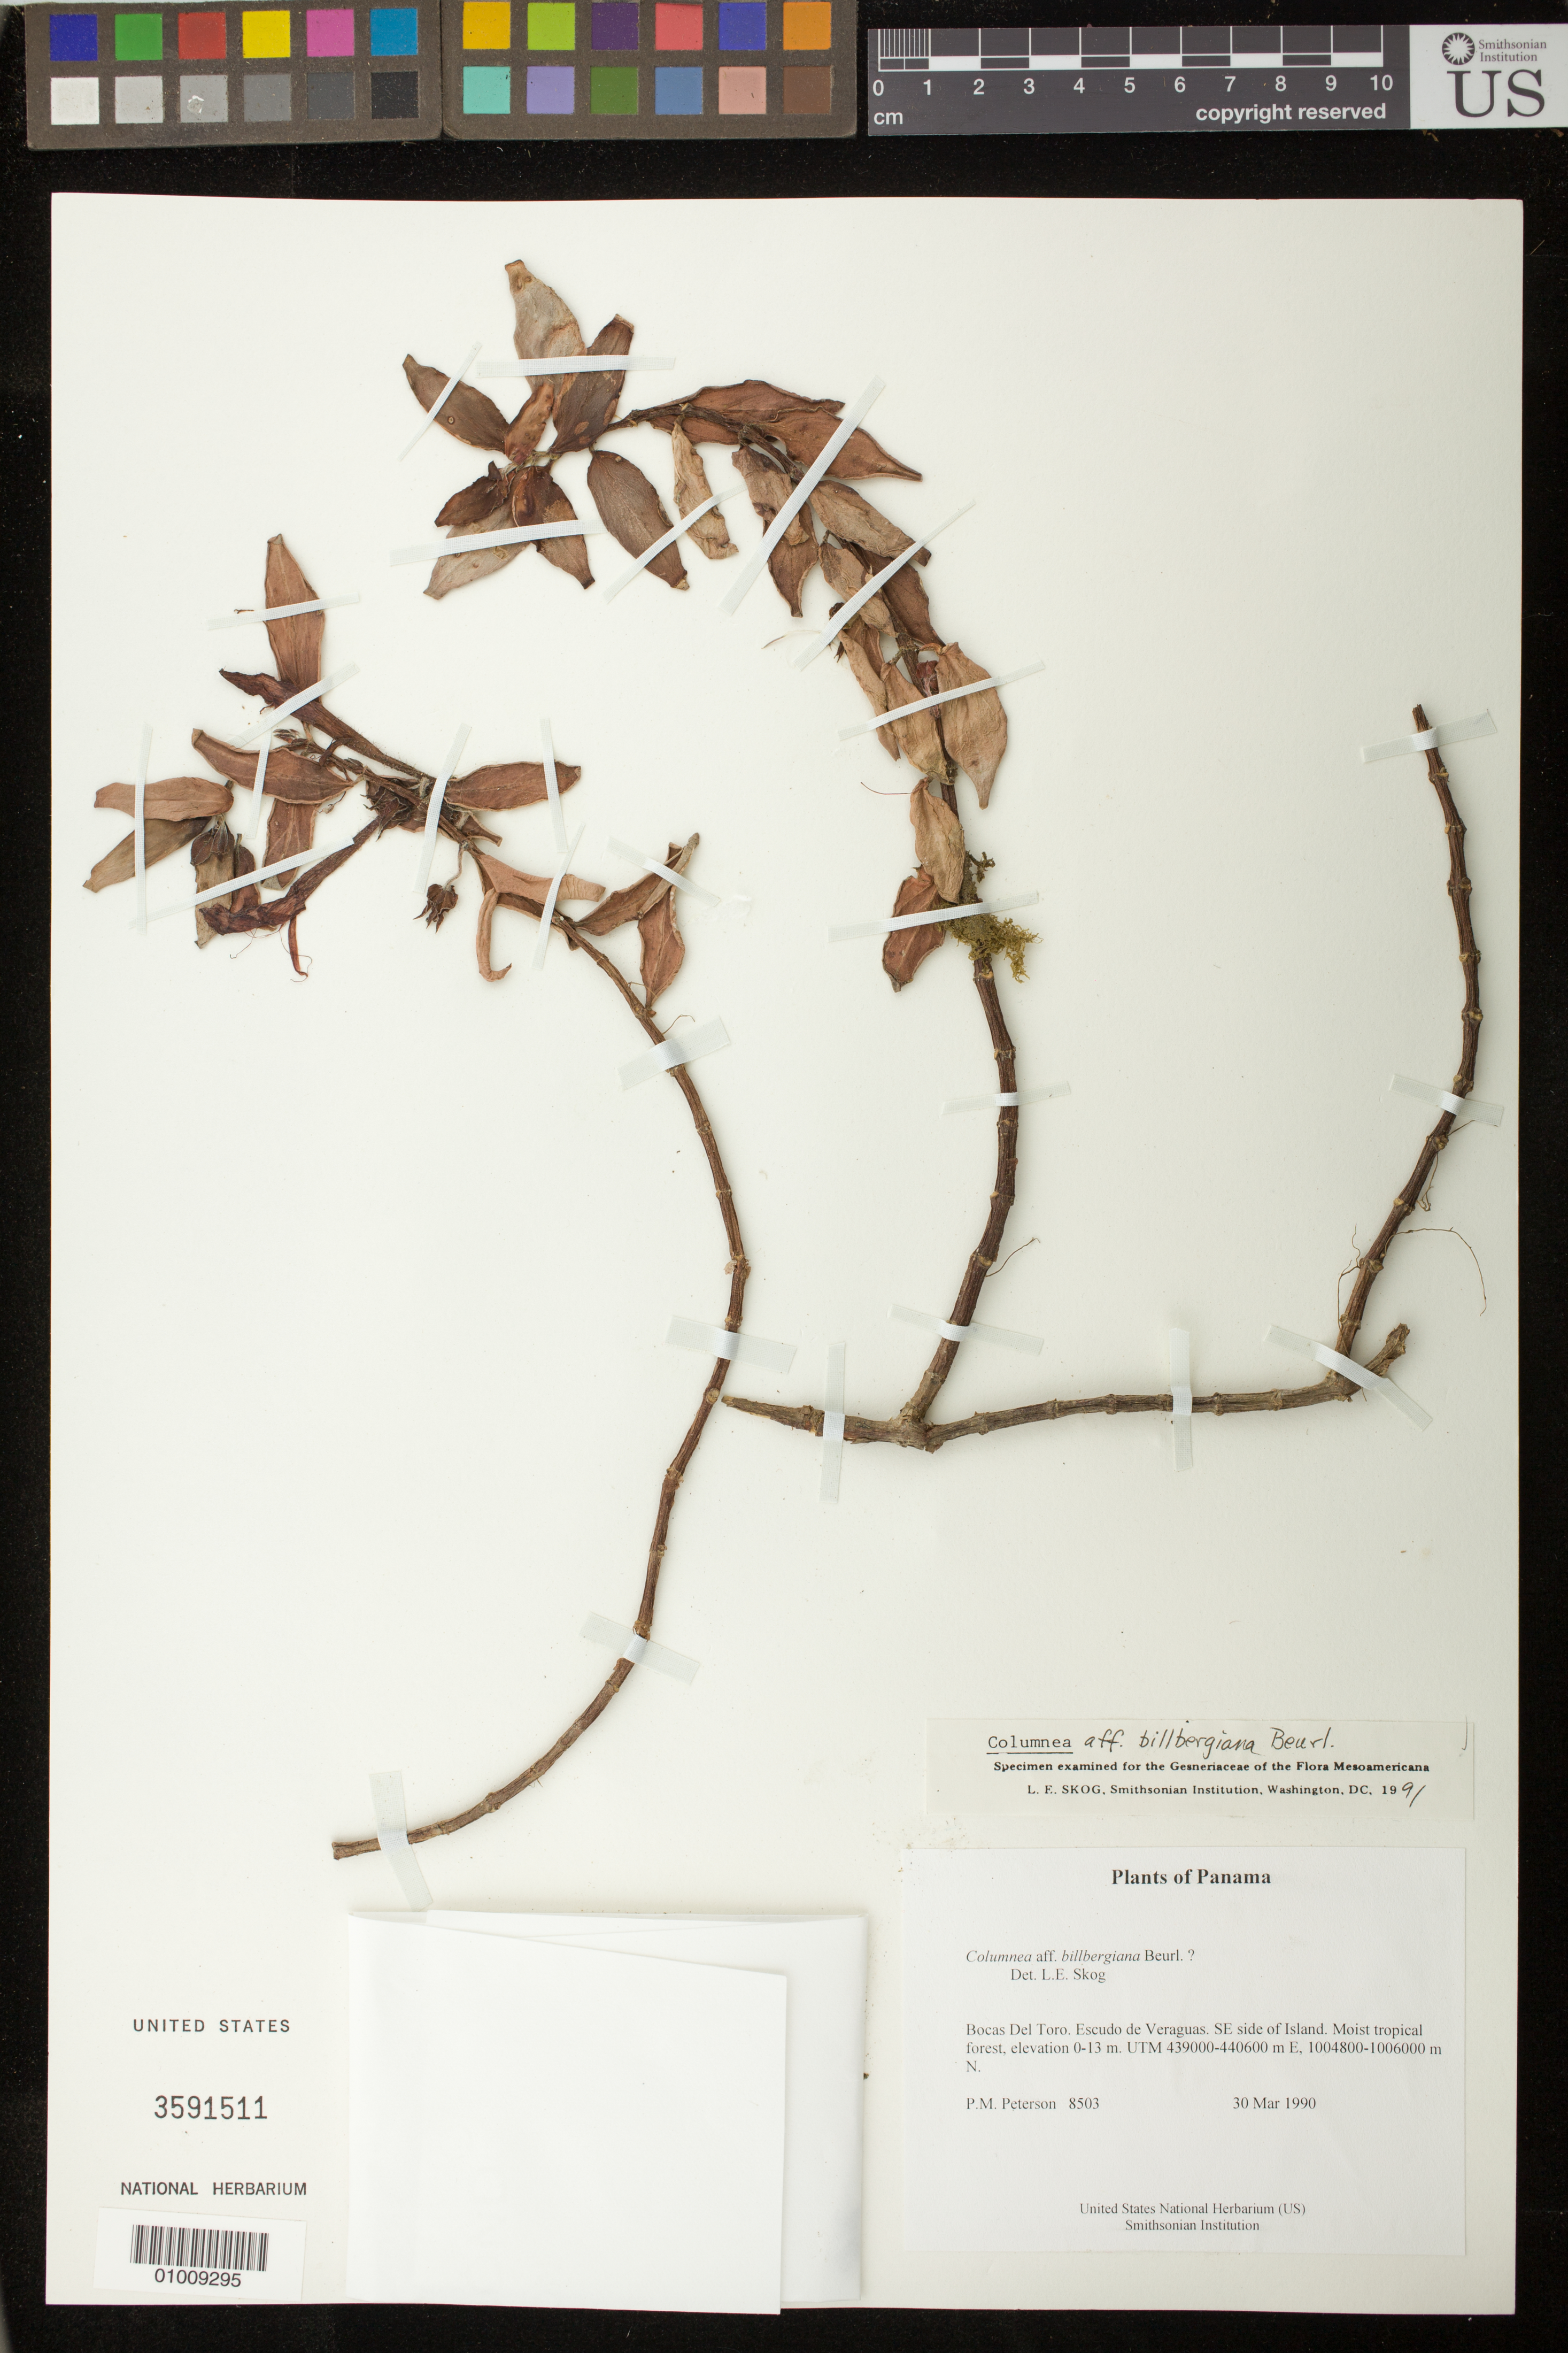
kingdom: Plantae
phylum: Tracheophyta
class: Magnoliopsida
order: Lamiales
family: Gesneriaceae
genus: Columnea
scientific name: Columnea billbergiana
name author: Beurl.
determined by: Skog, Laurence E.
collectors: P. M. Peterson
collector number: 08503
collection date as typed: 30 Mar 1990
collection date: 1990-03-30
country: Panama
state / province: Bocas del Toro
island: Escudo de Veraguas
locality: SE side of Island.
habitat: Moist tropical forest, UTM 439000-440600 m E. to 1004800-1006000 m N.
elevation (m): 0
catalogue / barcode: US 3591511